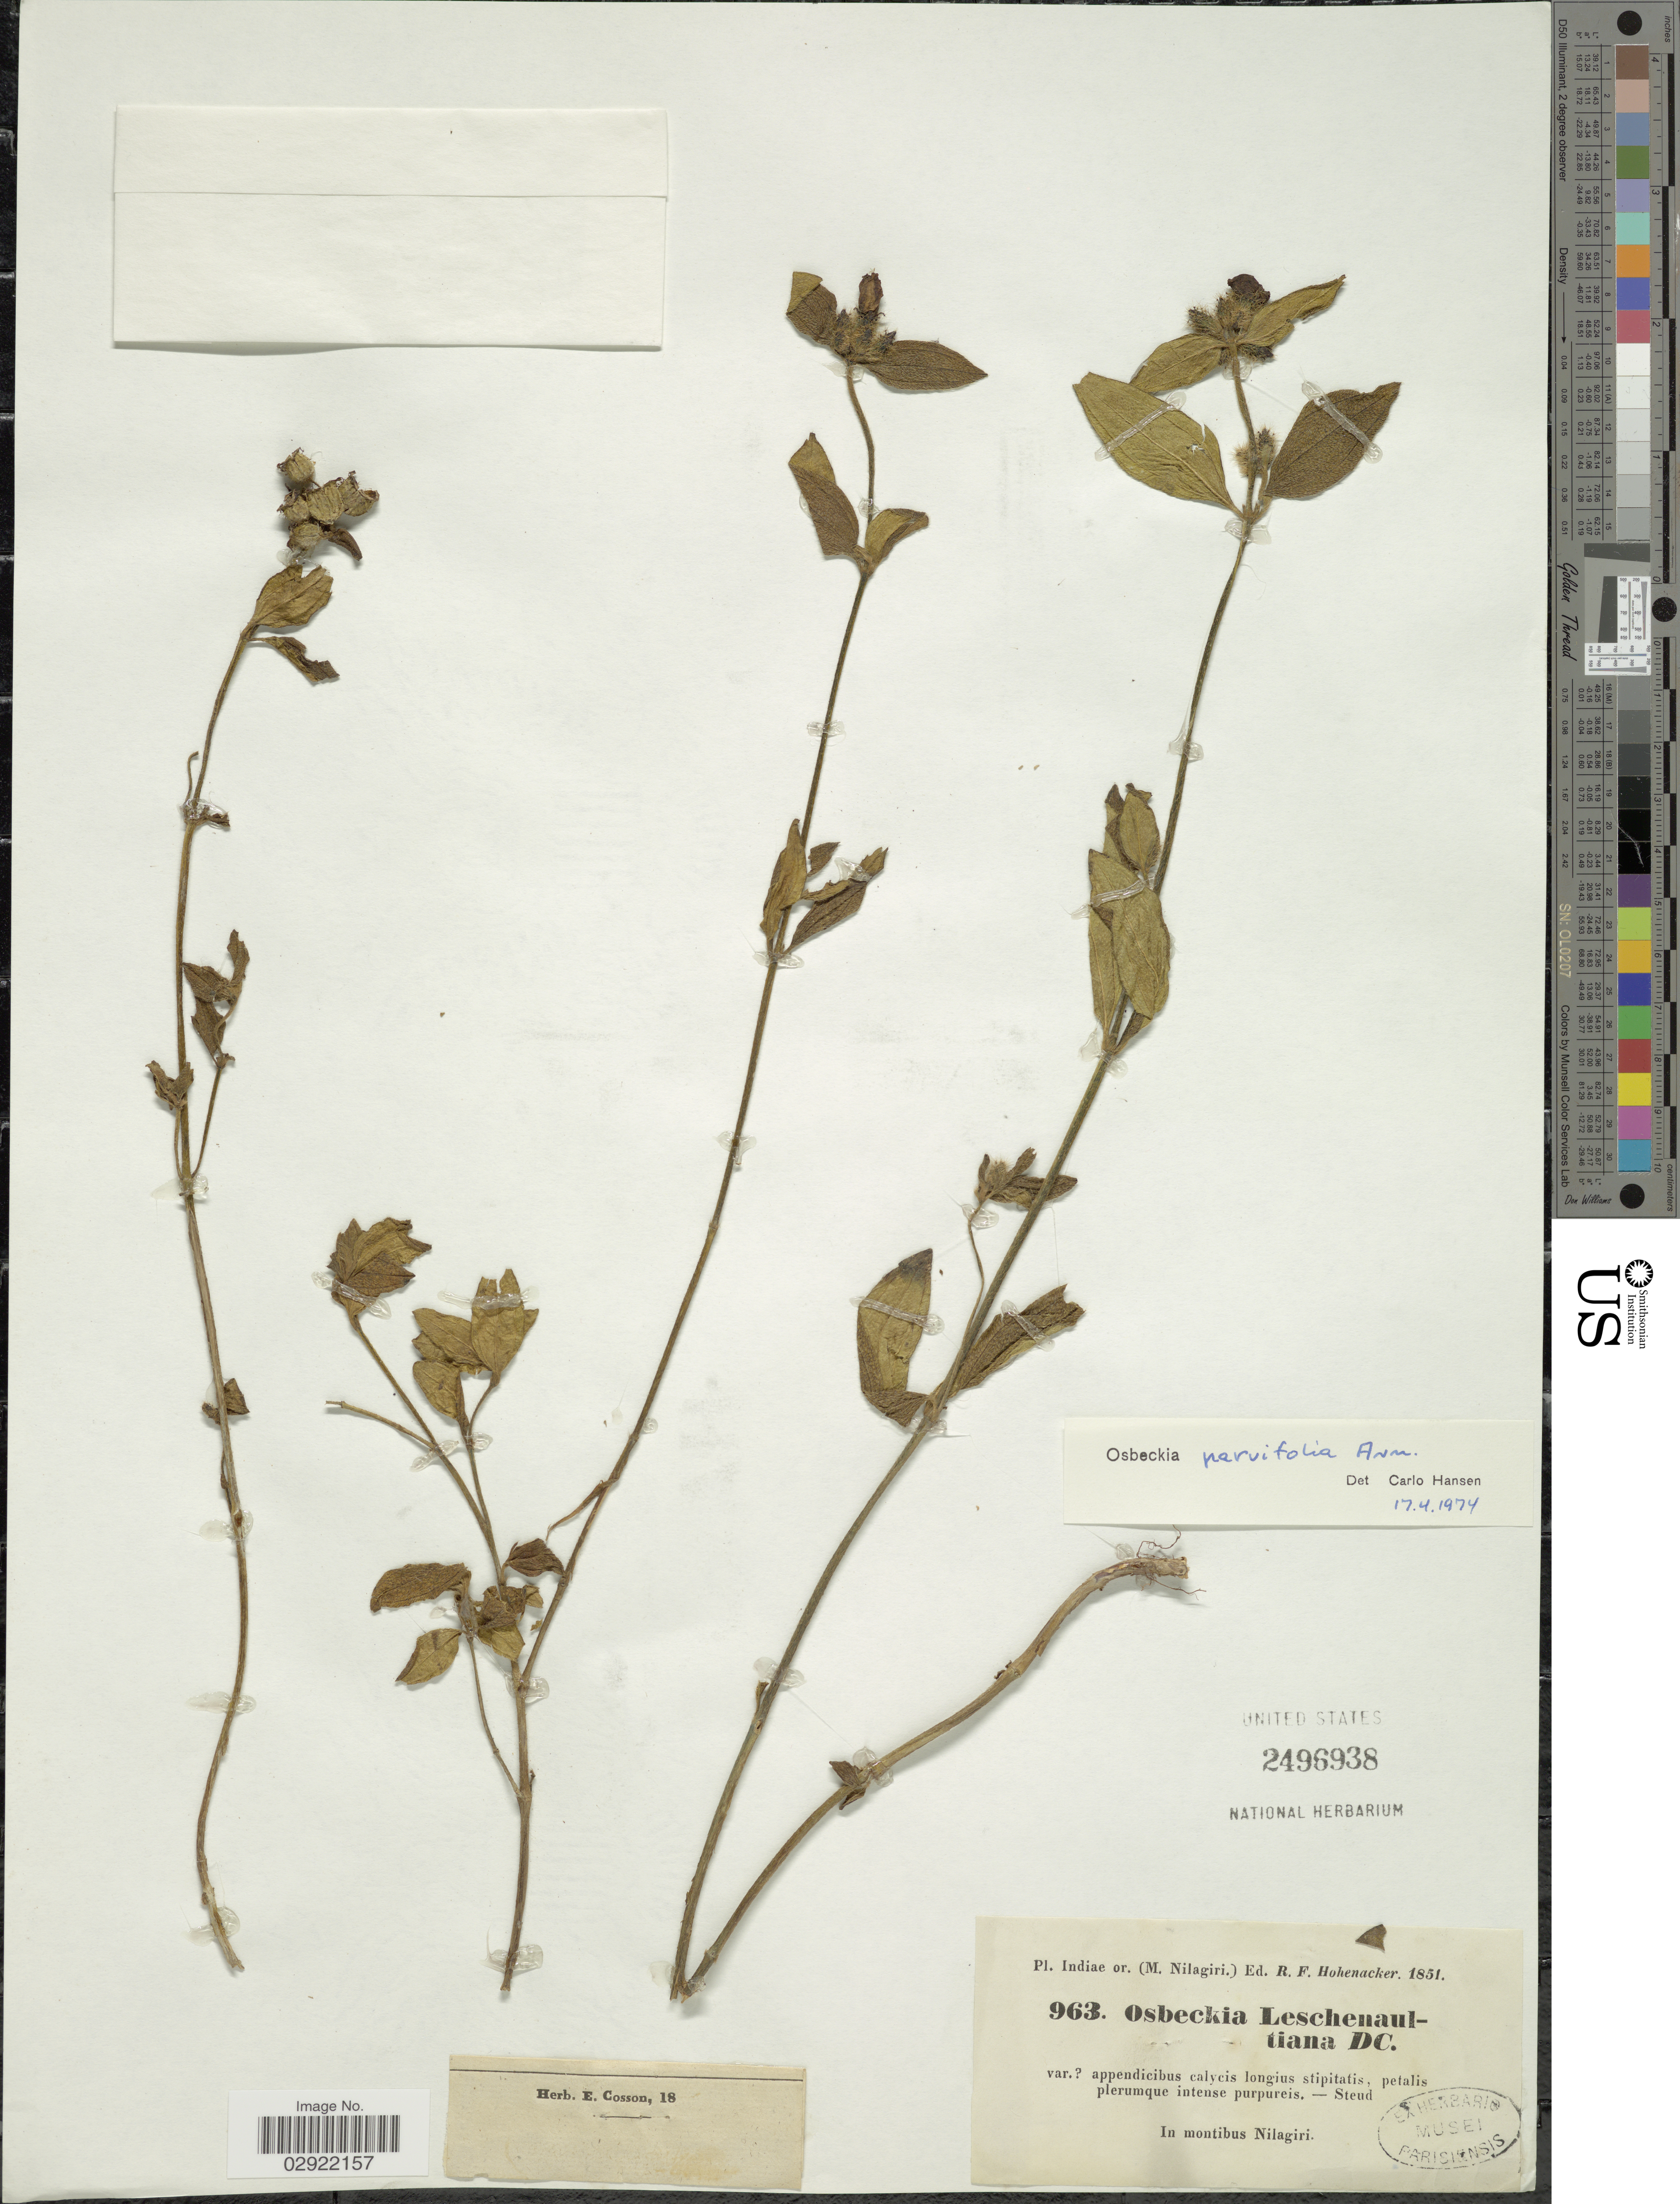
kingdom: Plantae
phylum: Tracheophyta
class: Magnoliopsida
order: Myrtales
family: Melastomataceae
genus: Osbeckia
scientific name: Osbeckia parvifolia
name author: Arn.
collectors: R. F. Hohenacker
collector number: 963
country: India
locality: In montibus Nilagiri.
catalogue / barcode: US 2496938